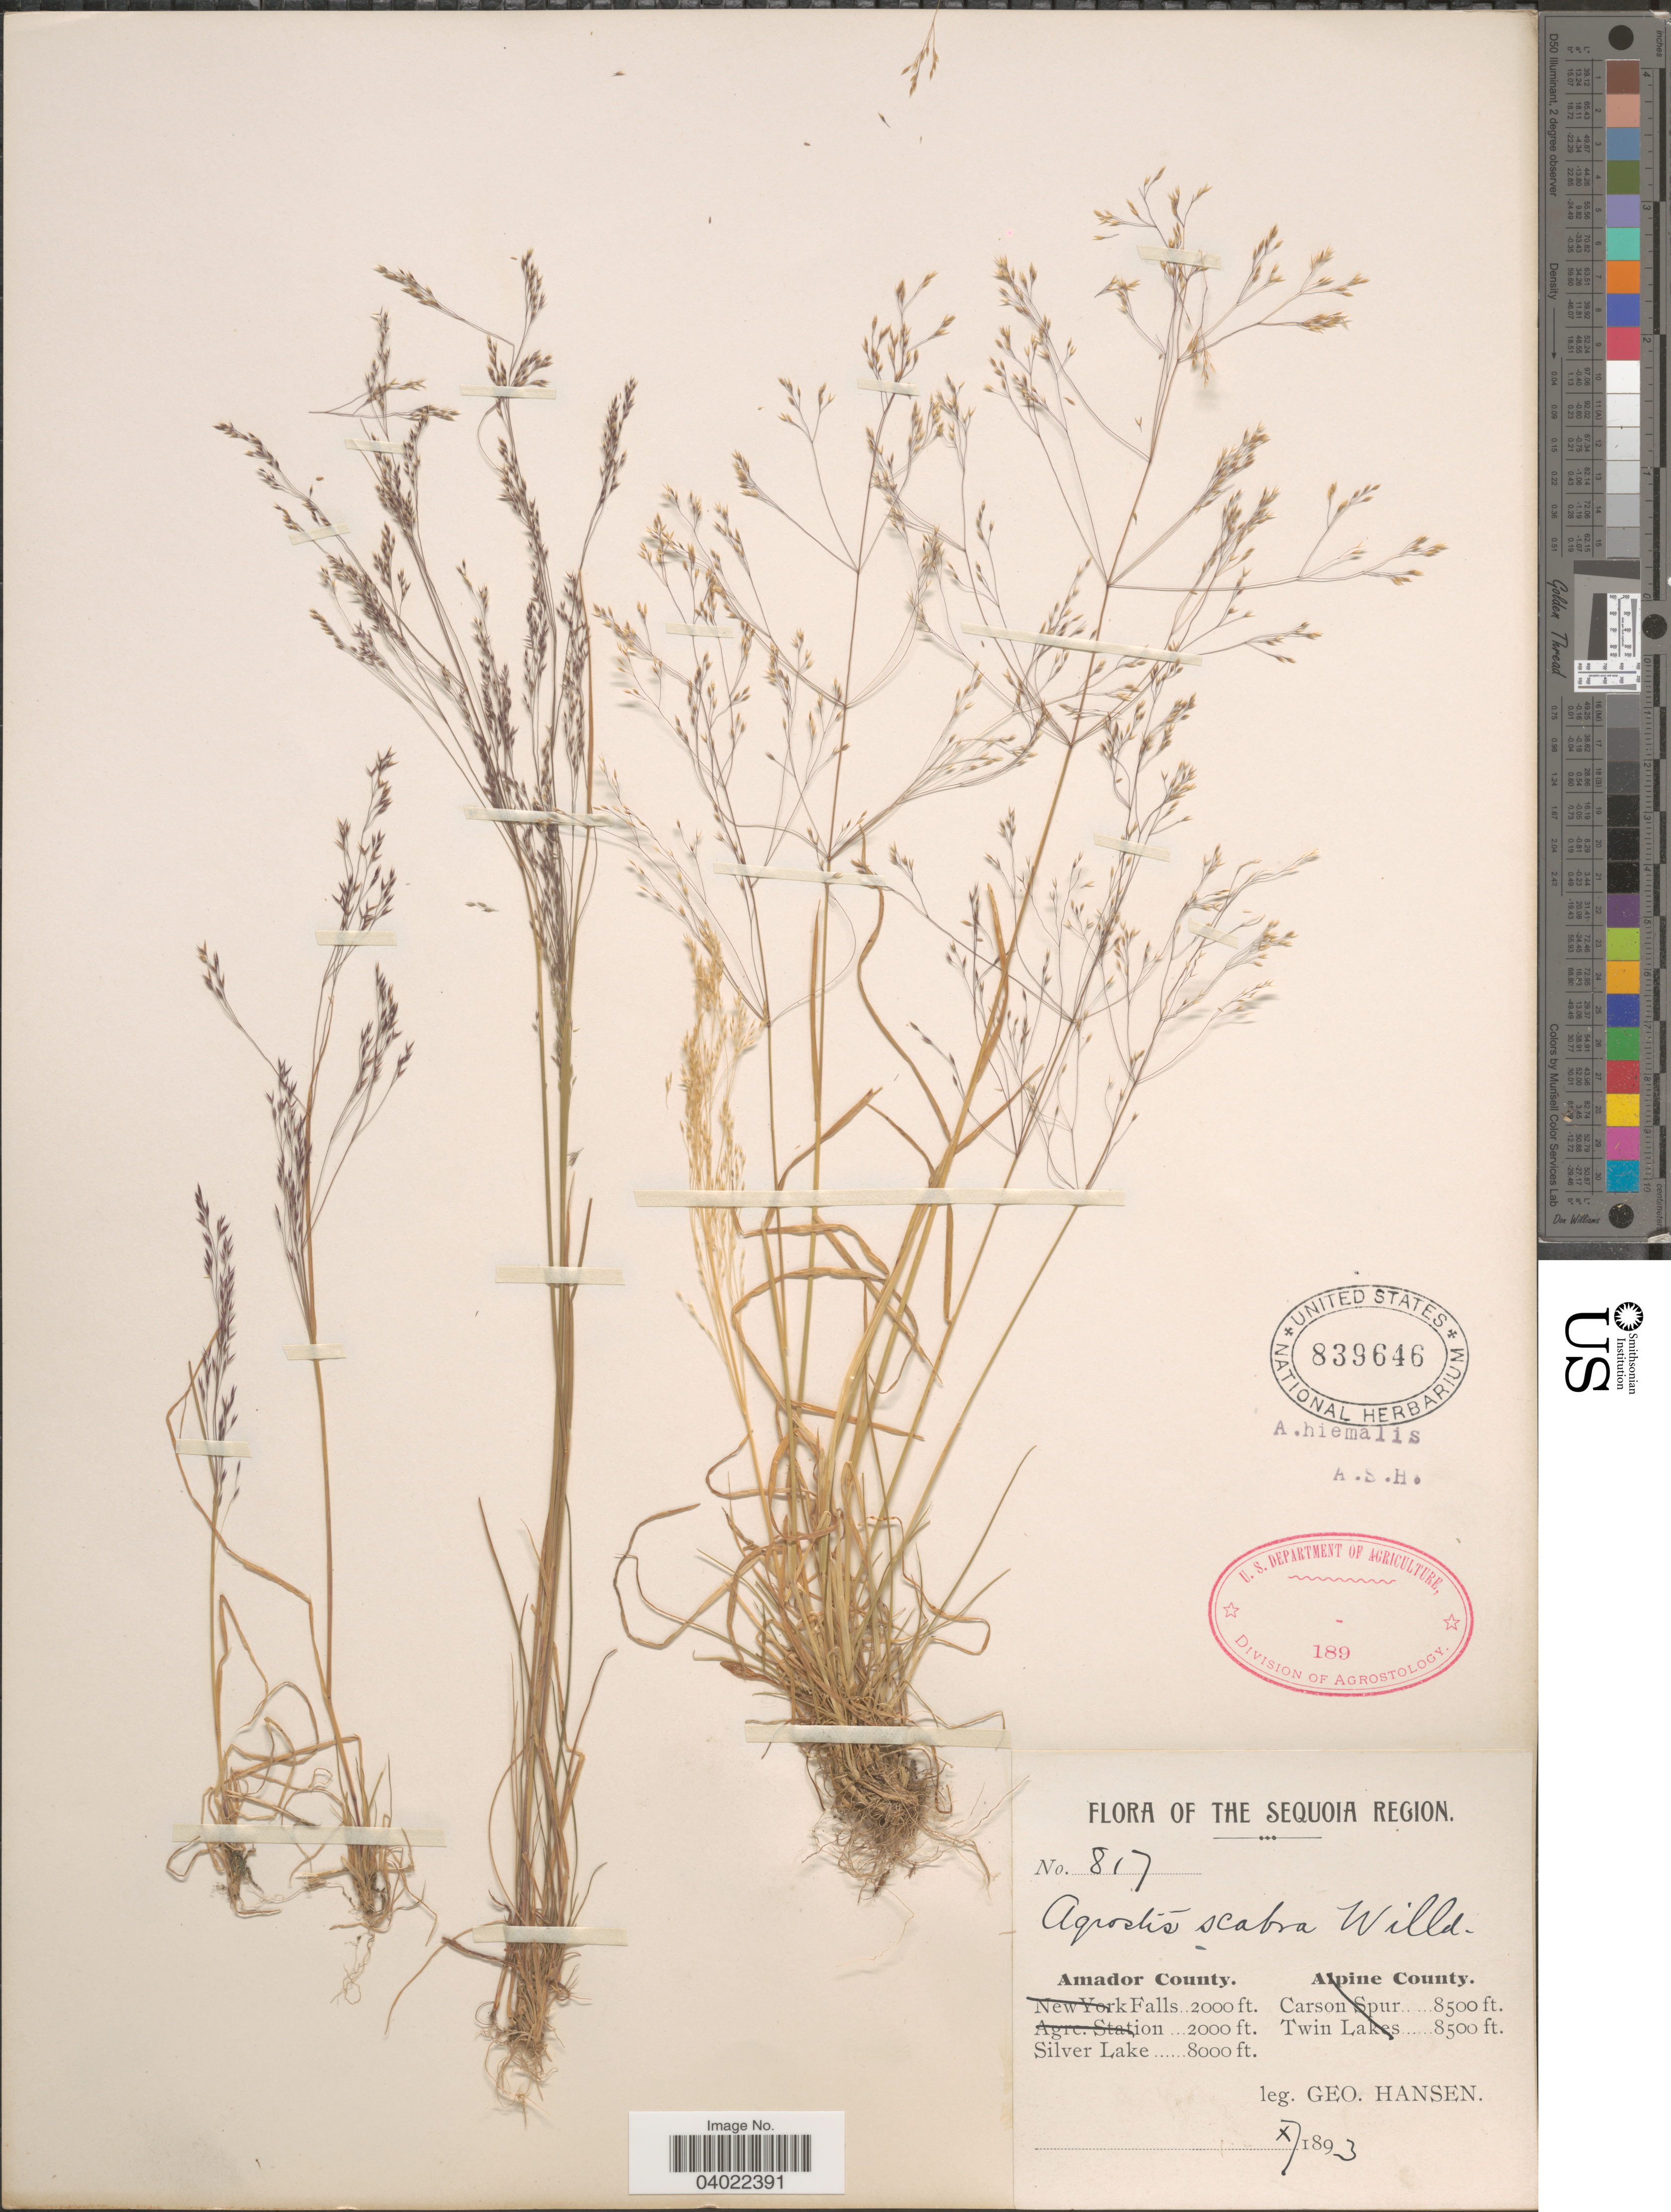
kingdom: Plantae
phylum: Tracheophyta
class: Liliopsida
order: Poales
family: Poaceae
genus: Agrostis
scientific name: Agrostis scabra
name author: Willd.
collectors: G. Hansen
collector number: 817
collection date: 1893-10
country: United States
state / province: California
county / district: Amador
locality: The Sequoia Region. Amador County. Silver Lake.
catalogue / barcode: US 839646